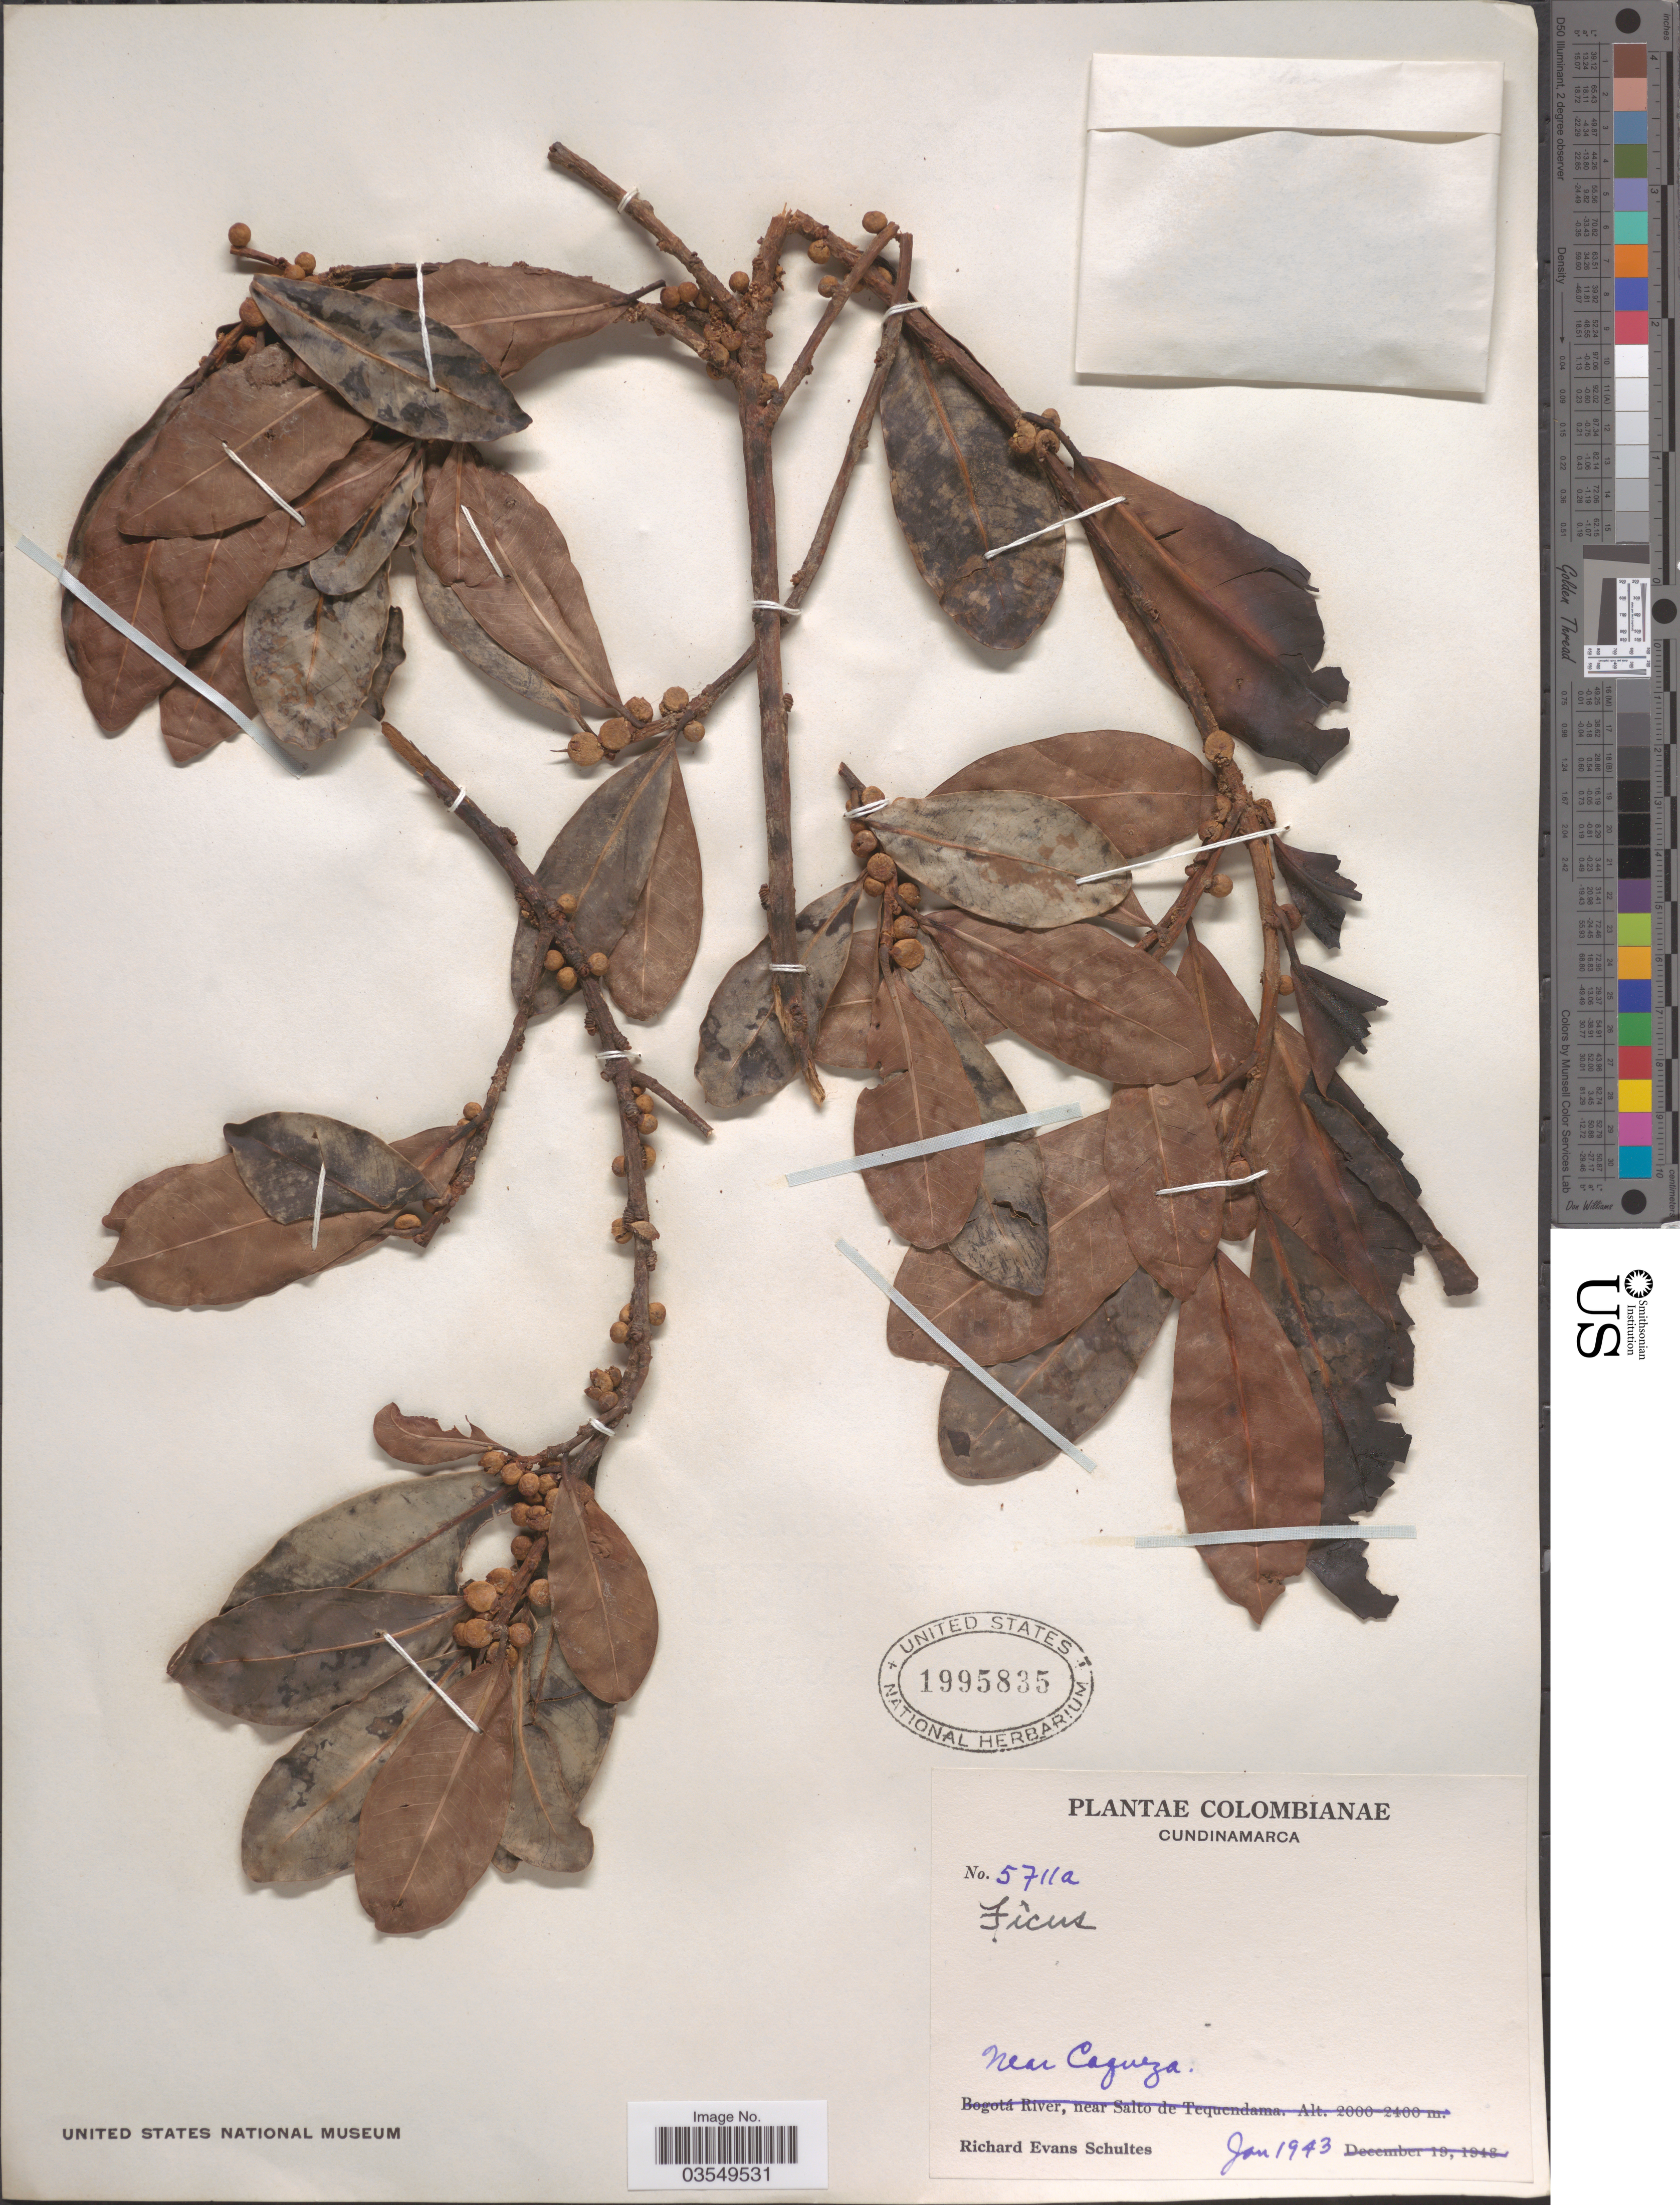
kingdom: Plantae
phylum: Tracheophyta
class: Magnoliopsida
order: Rosales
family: Moraceae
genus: Ficus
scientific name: Ficus mathewsii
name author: (Miq.) Miq.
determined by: Mitidieri, Nicole, (WIS), University of Wisconsin - Madison (UNITED STATES)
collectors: R. E. Schultes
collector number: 5711a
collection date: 1943-01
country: Colombia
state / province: Cundinamarca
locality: Near Caguza.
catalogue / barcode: US 1995835